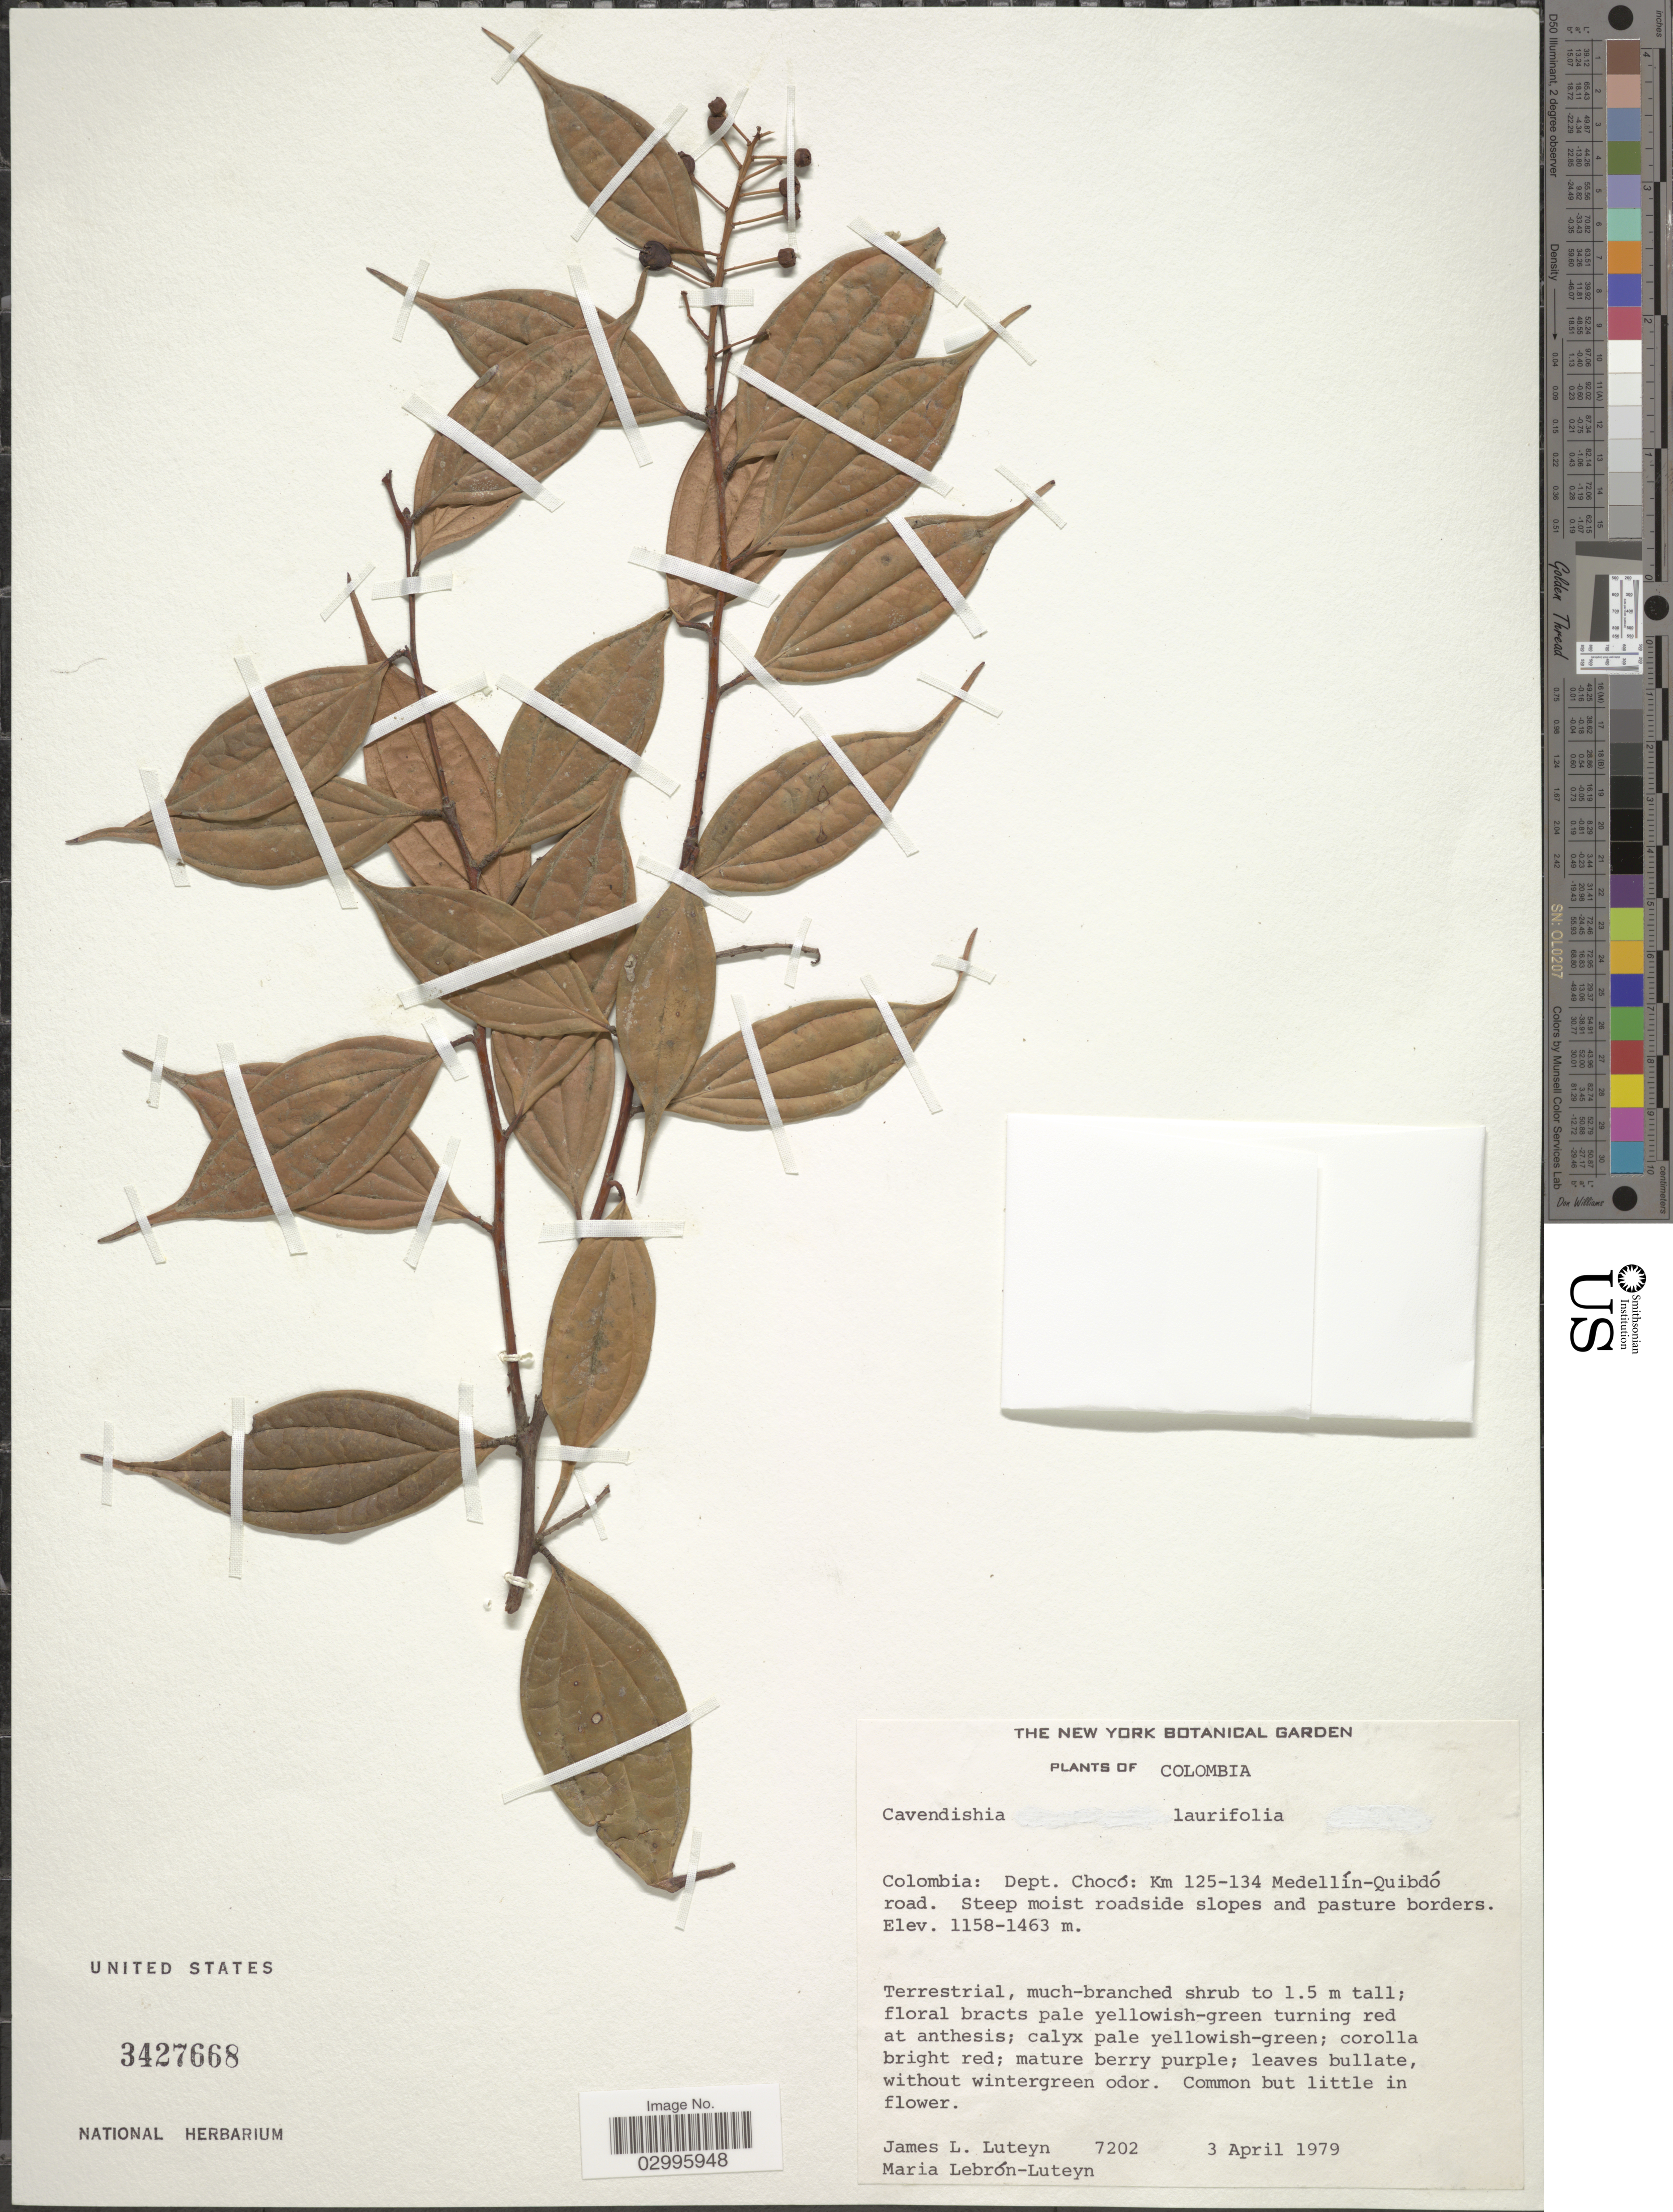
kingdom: Plantae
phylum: Tracheophyta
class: Magnoliopsida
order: Ericales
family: Ericaceae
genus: Cavendishia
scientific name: Cavendishia laurifolia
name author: (Klotzsch) Benth. & Hook. f.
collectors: J. Luteyn & M. L. Lebrón-Luteyn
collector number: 7202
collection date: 1979-04-03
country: Colombia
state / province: Chocó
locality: Dept. Chocó: Km 125-134 Medellín-Quibdó road.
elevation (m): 1158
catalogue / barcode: US 3427668